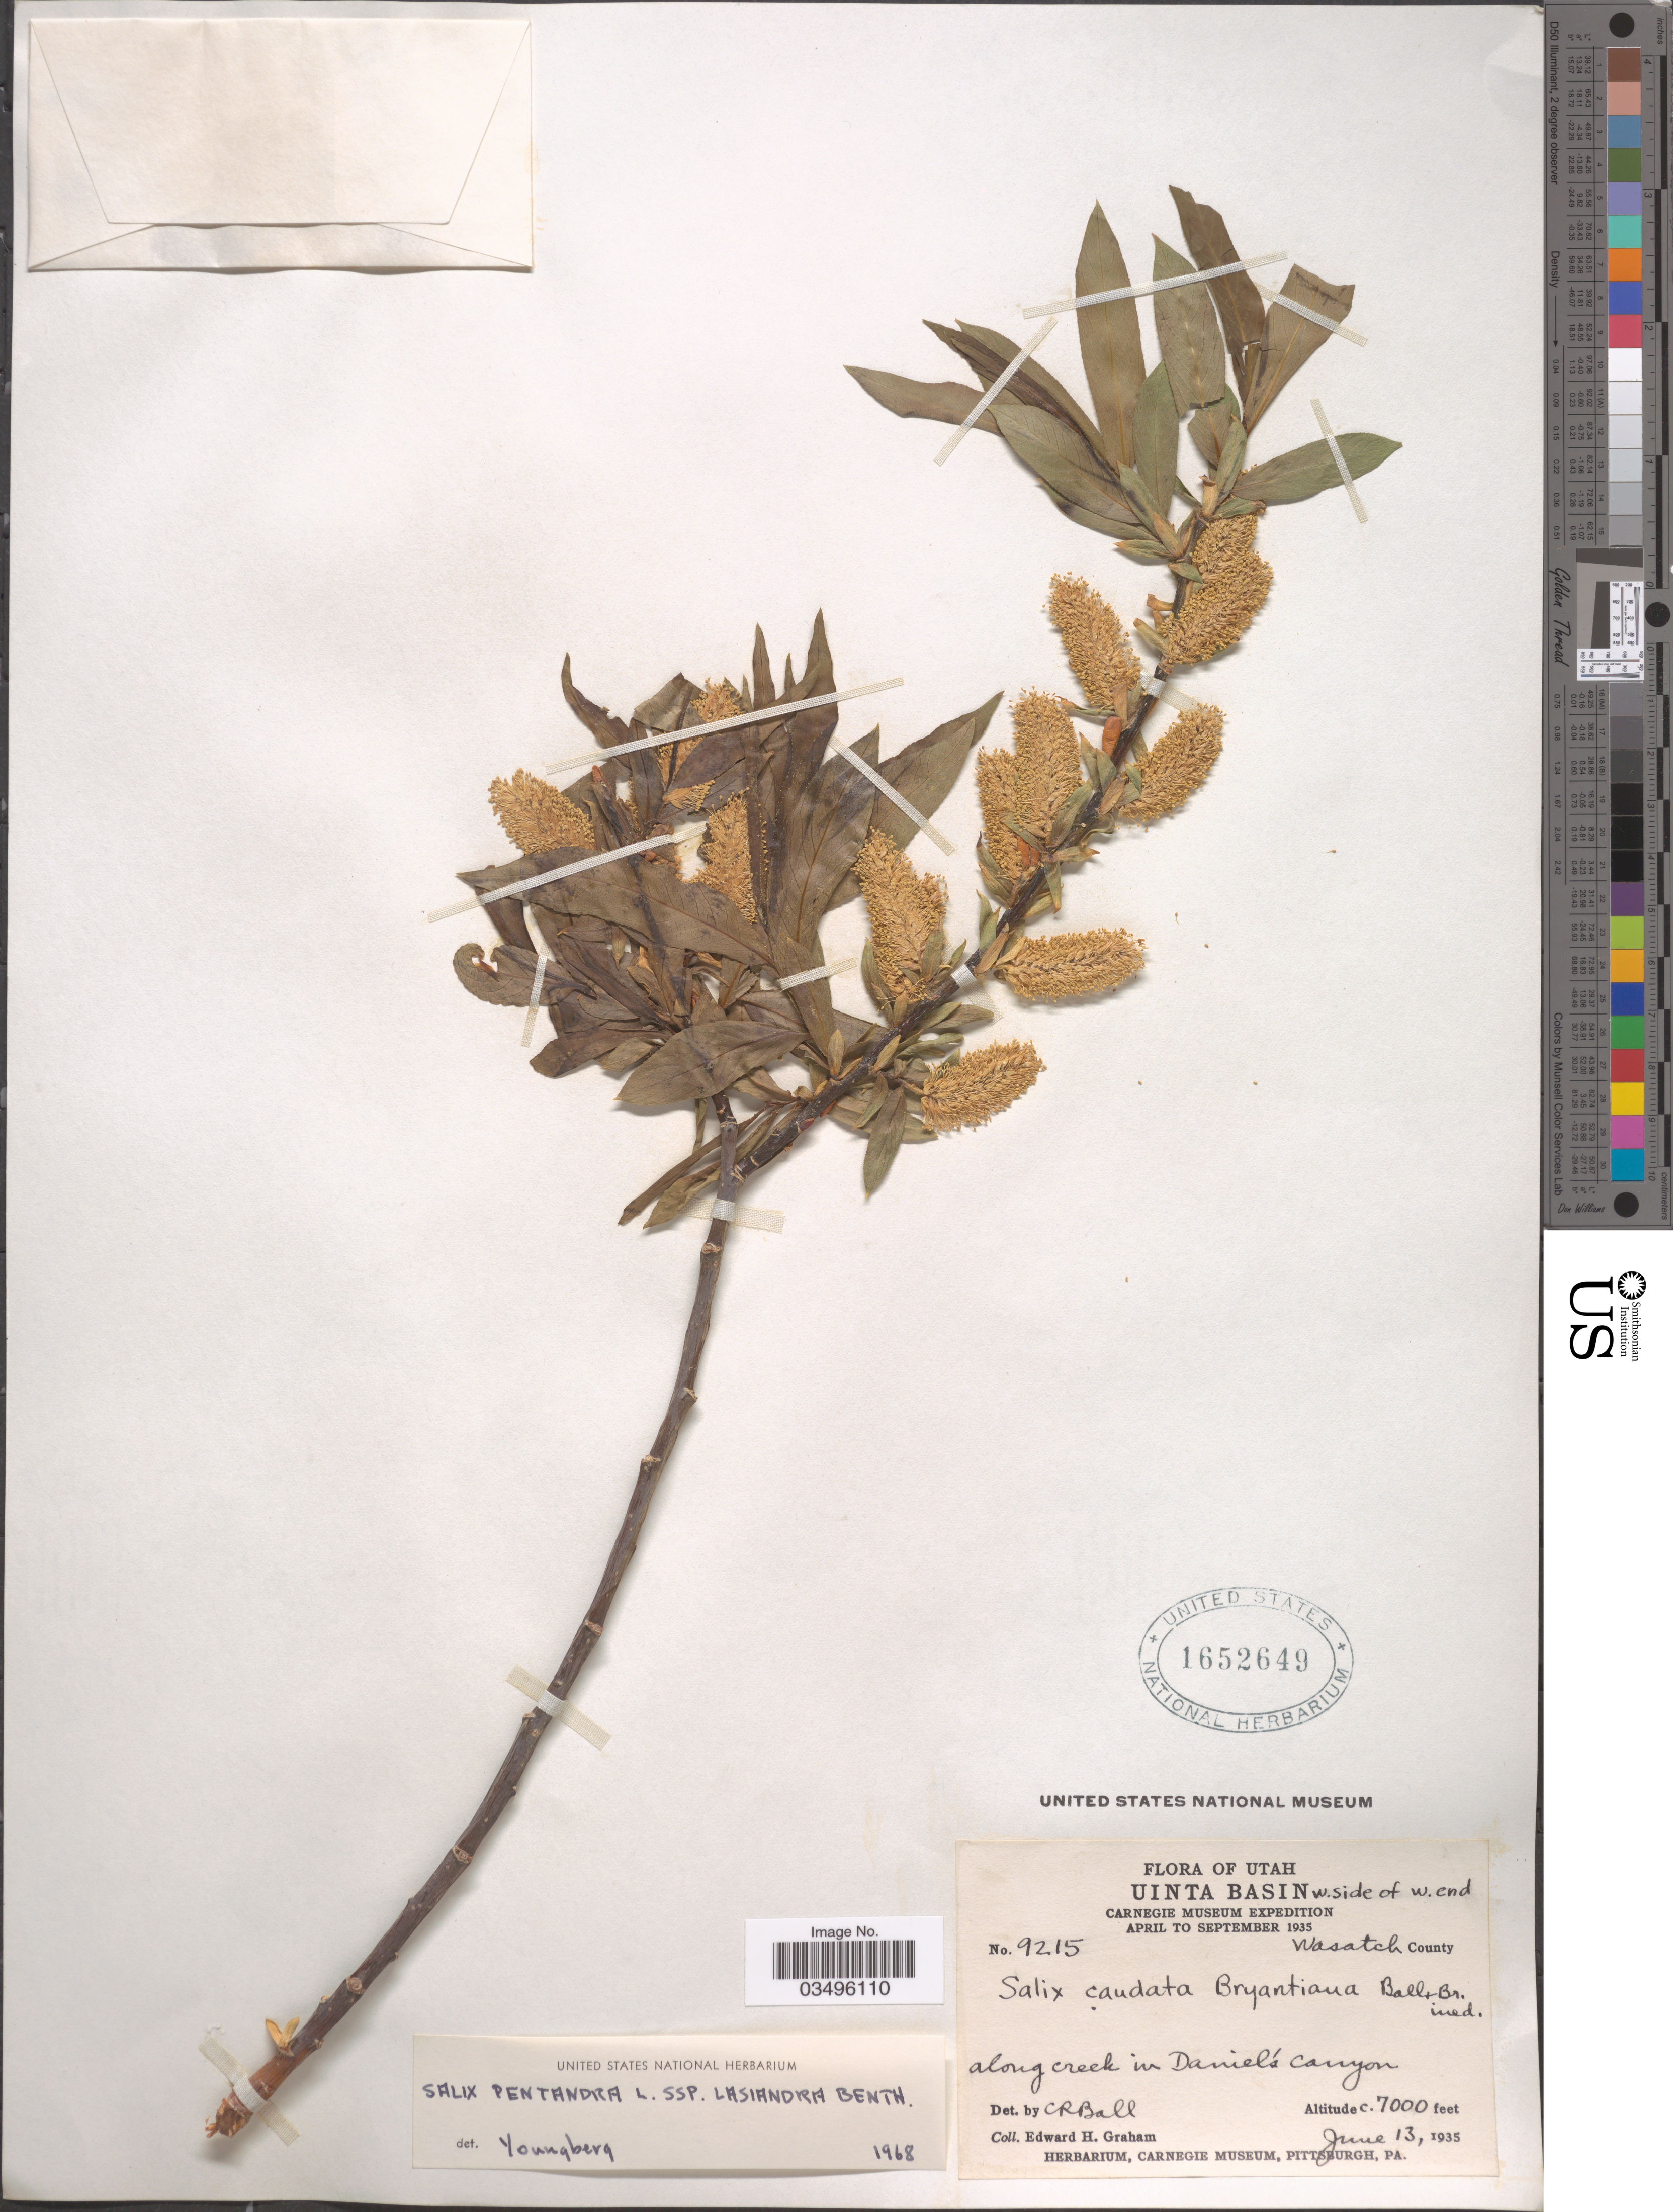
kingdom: Plantae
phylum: Tracheophyta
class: Magnoliopsida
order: Malpighiales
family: Salicaceae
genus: Salix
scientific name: Salix caudata var. bryantiana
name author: C.R. Ball & Bracelin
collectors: E. H. Graham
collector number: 9215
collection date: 1935-06-13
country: United States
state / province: Utah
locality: Uinta Basin. W. side of W. end. Wasatch County. Along creek in Daniel's Canyon.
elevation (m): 2134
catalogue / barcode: US 1652649